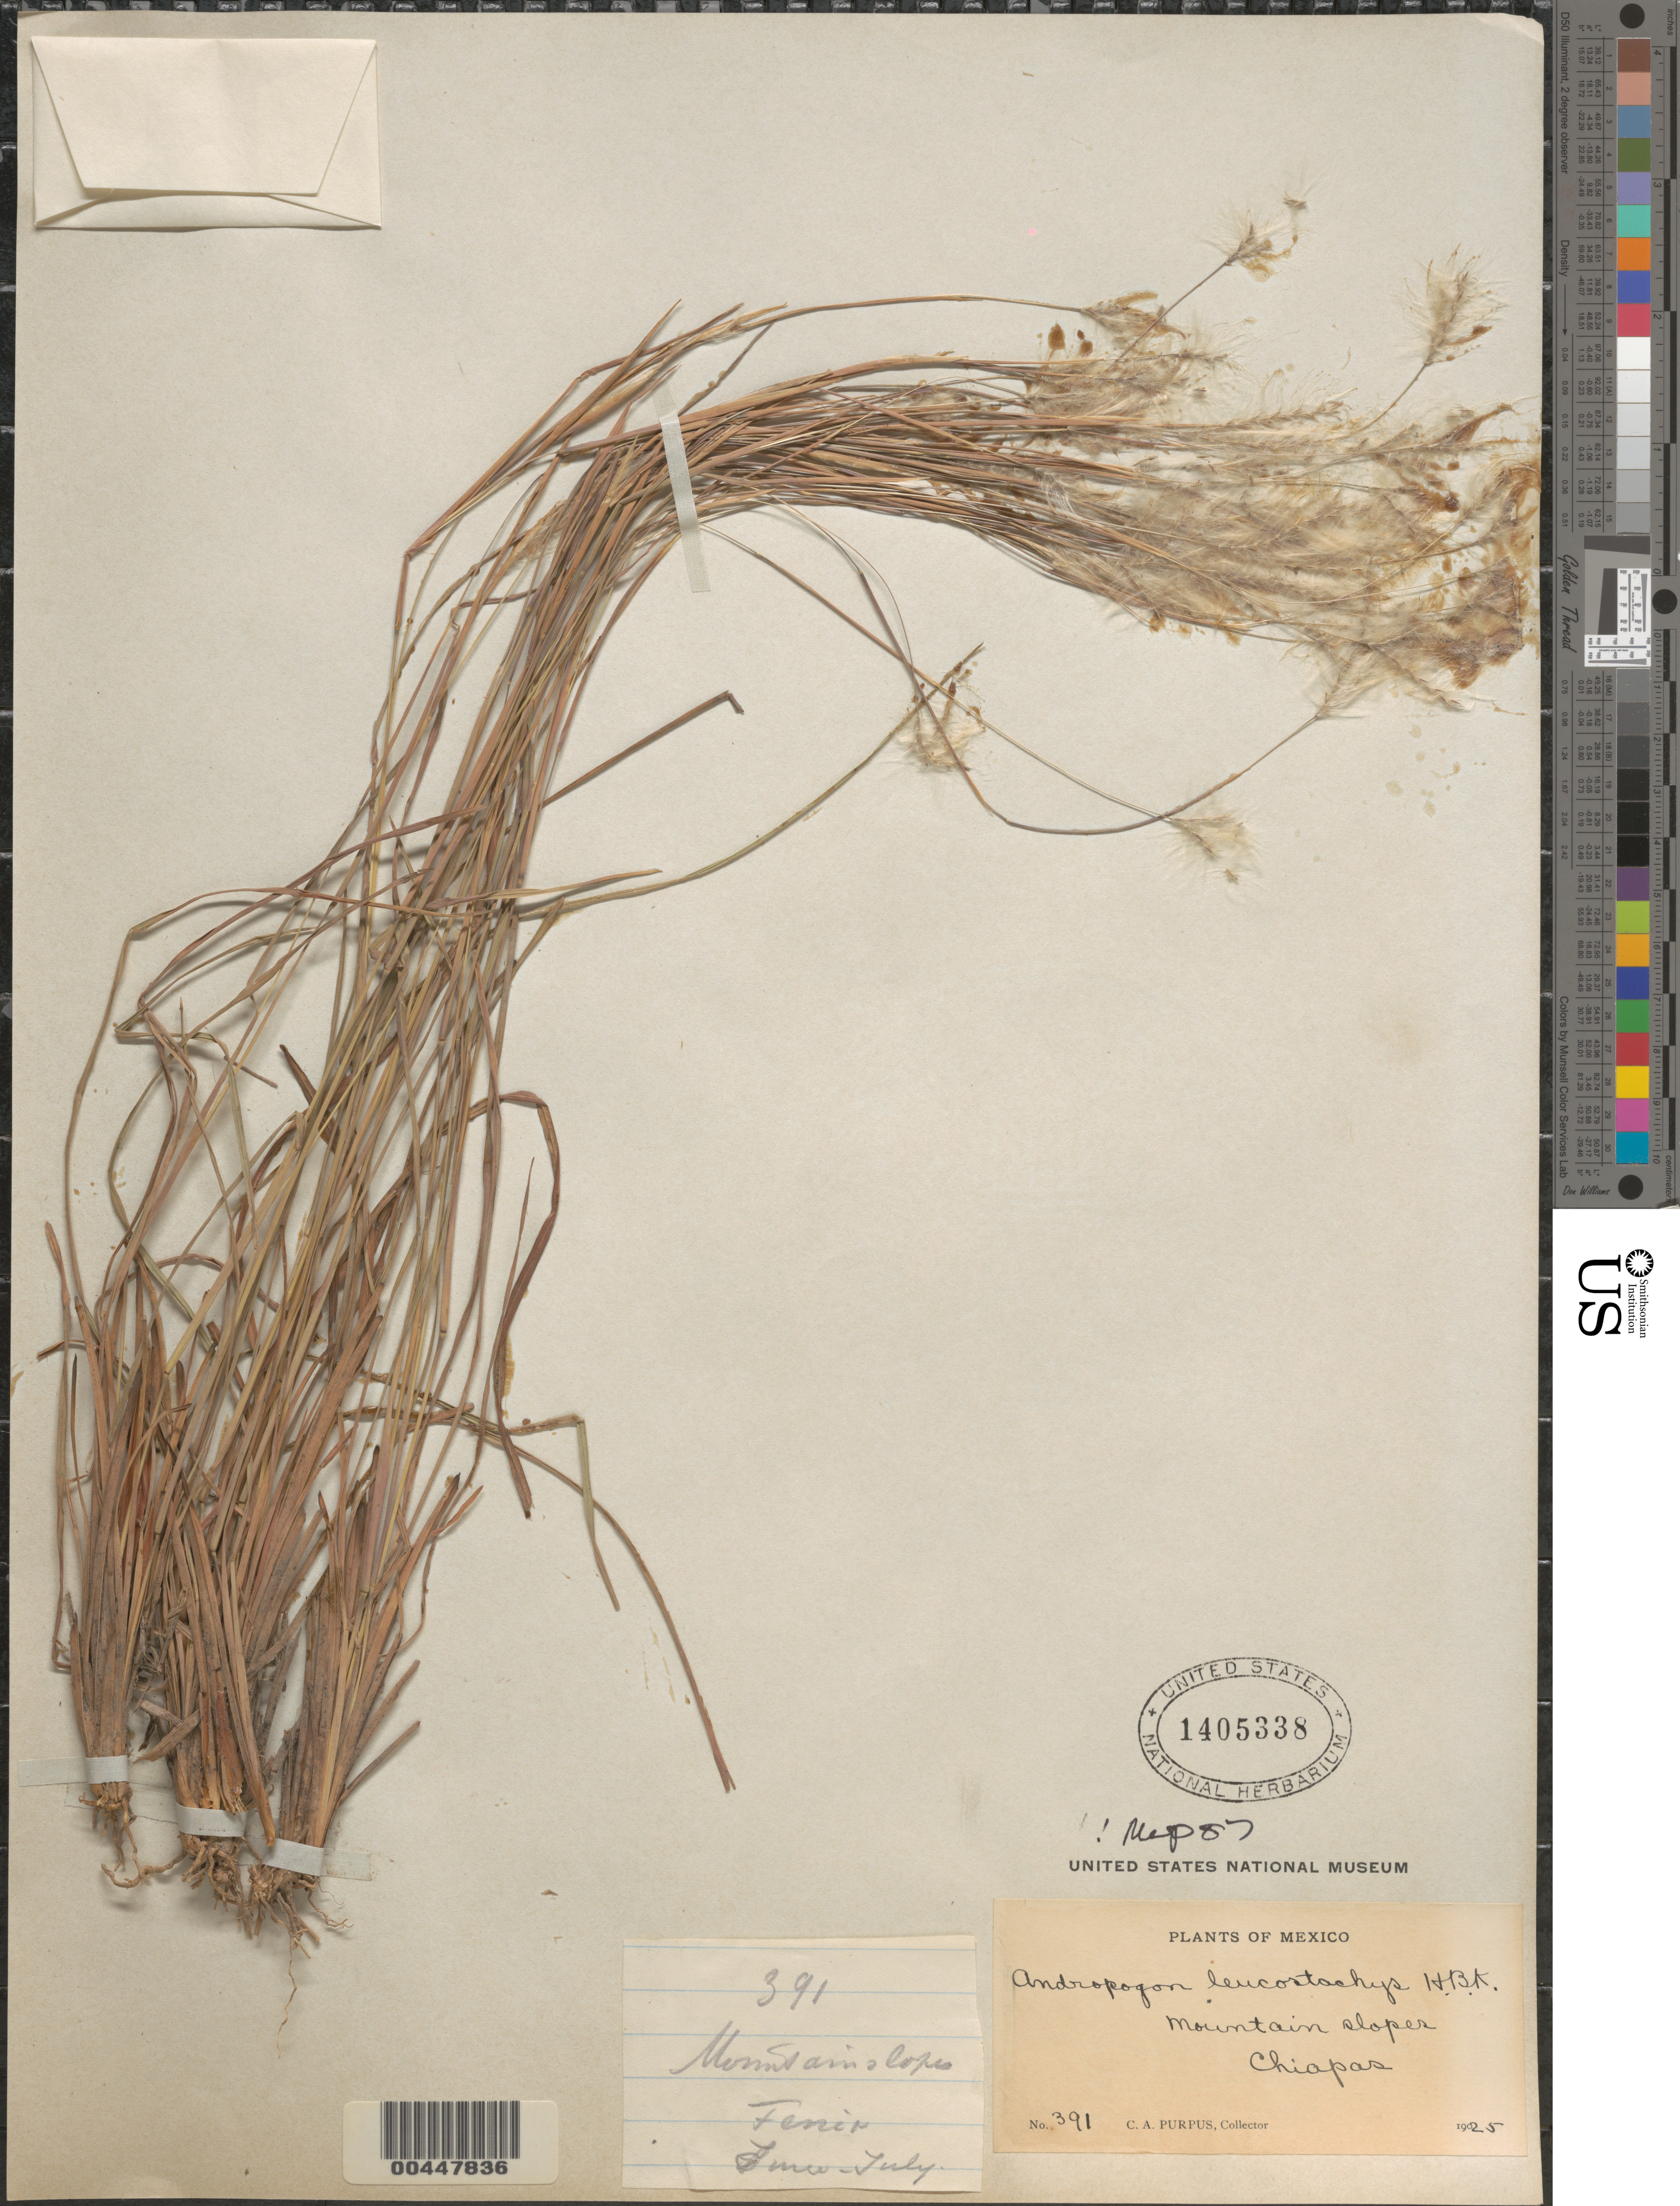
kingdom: Plantae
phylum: Tracheophyta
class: Liliopsida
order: Poales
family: Poaceae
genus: Andropogon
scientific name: Andropogon leucostachyus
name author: Kunth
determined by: Pohl, R. W.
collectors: C. A. Purpus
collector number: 391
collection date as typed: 1925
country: Mexico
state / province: Chiapas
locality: Mtn slopes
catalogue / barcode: US 1405338